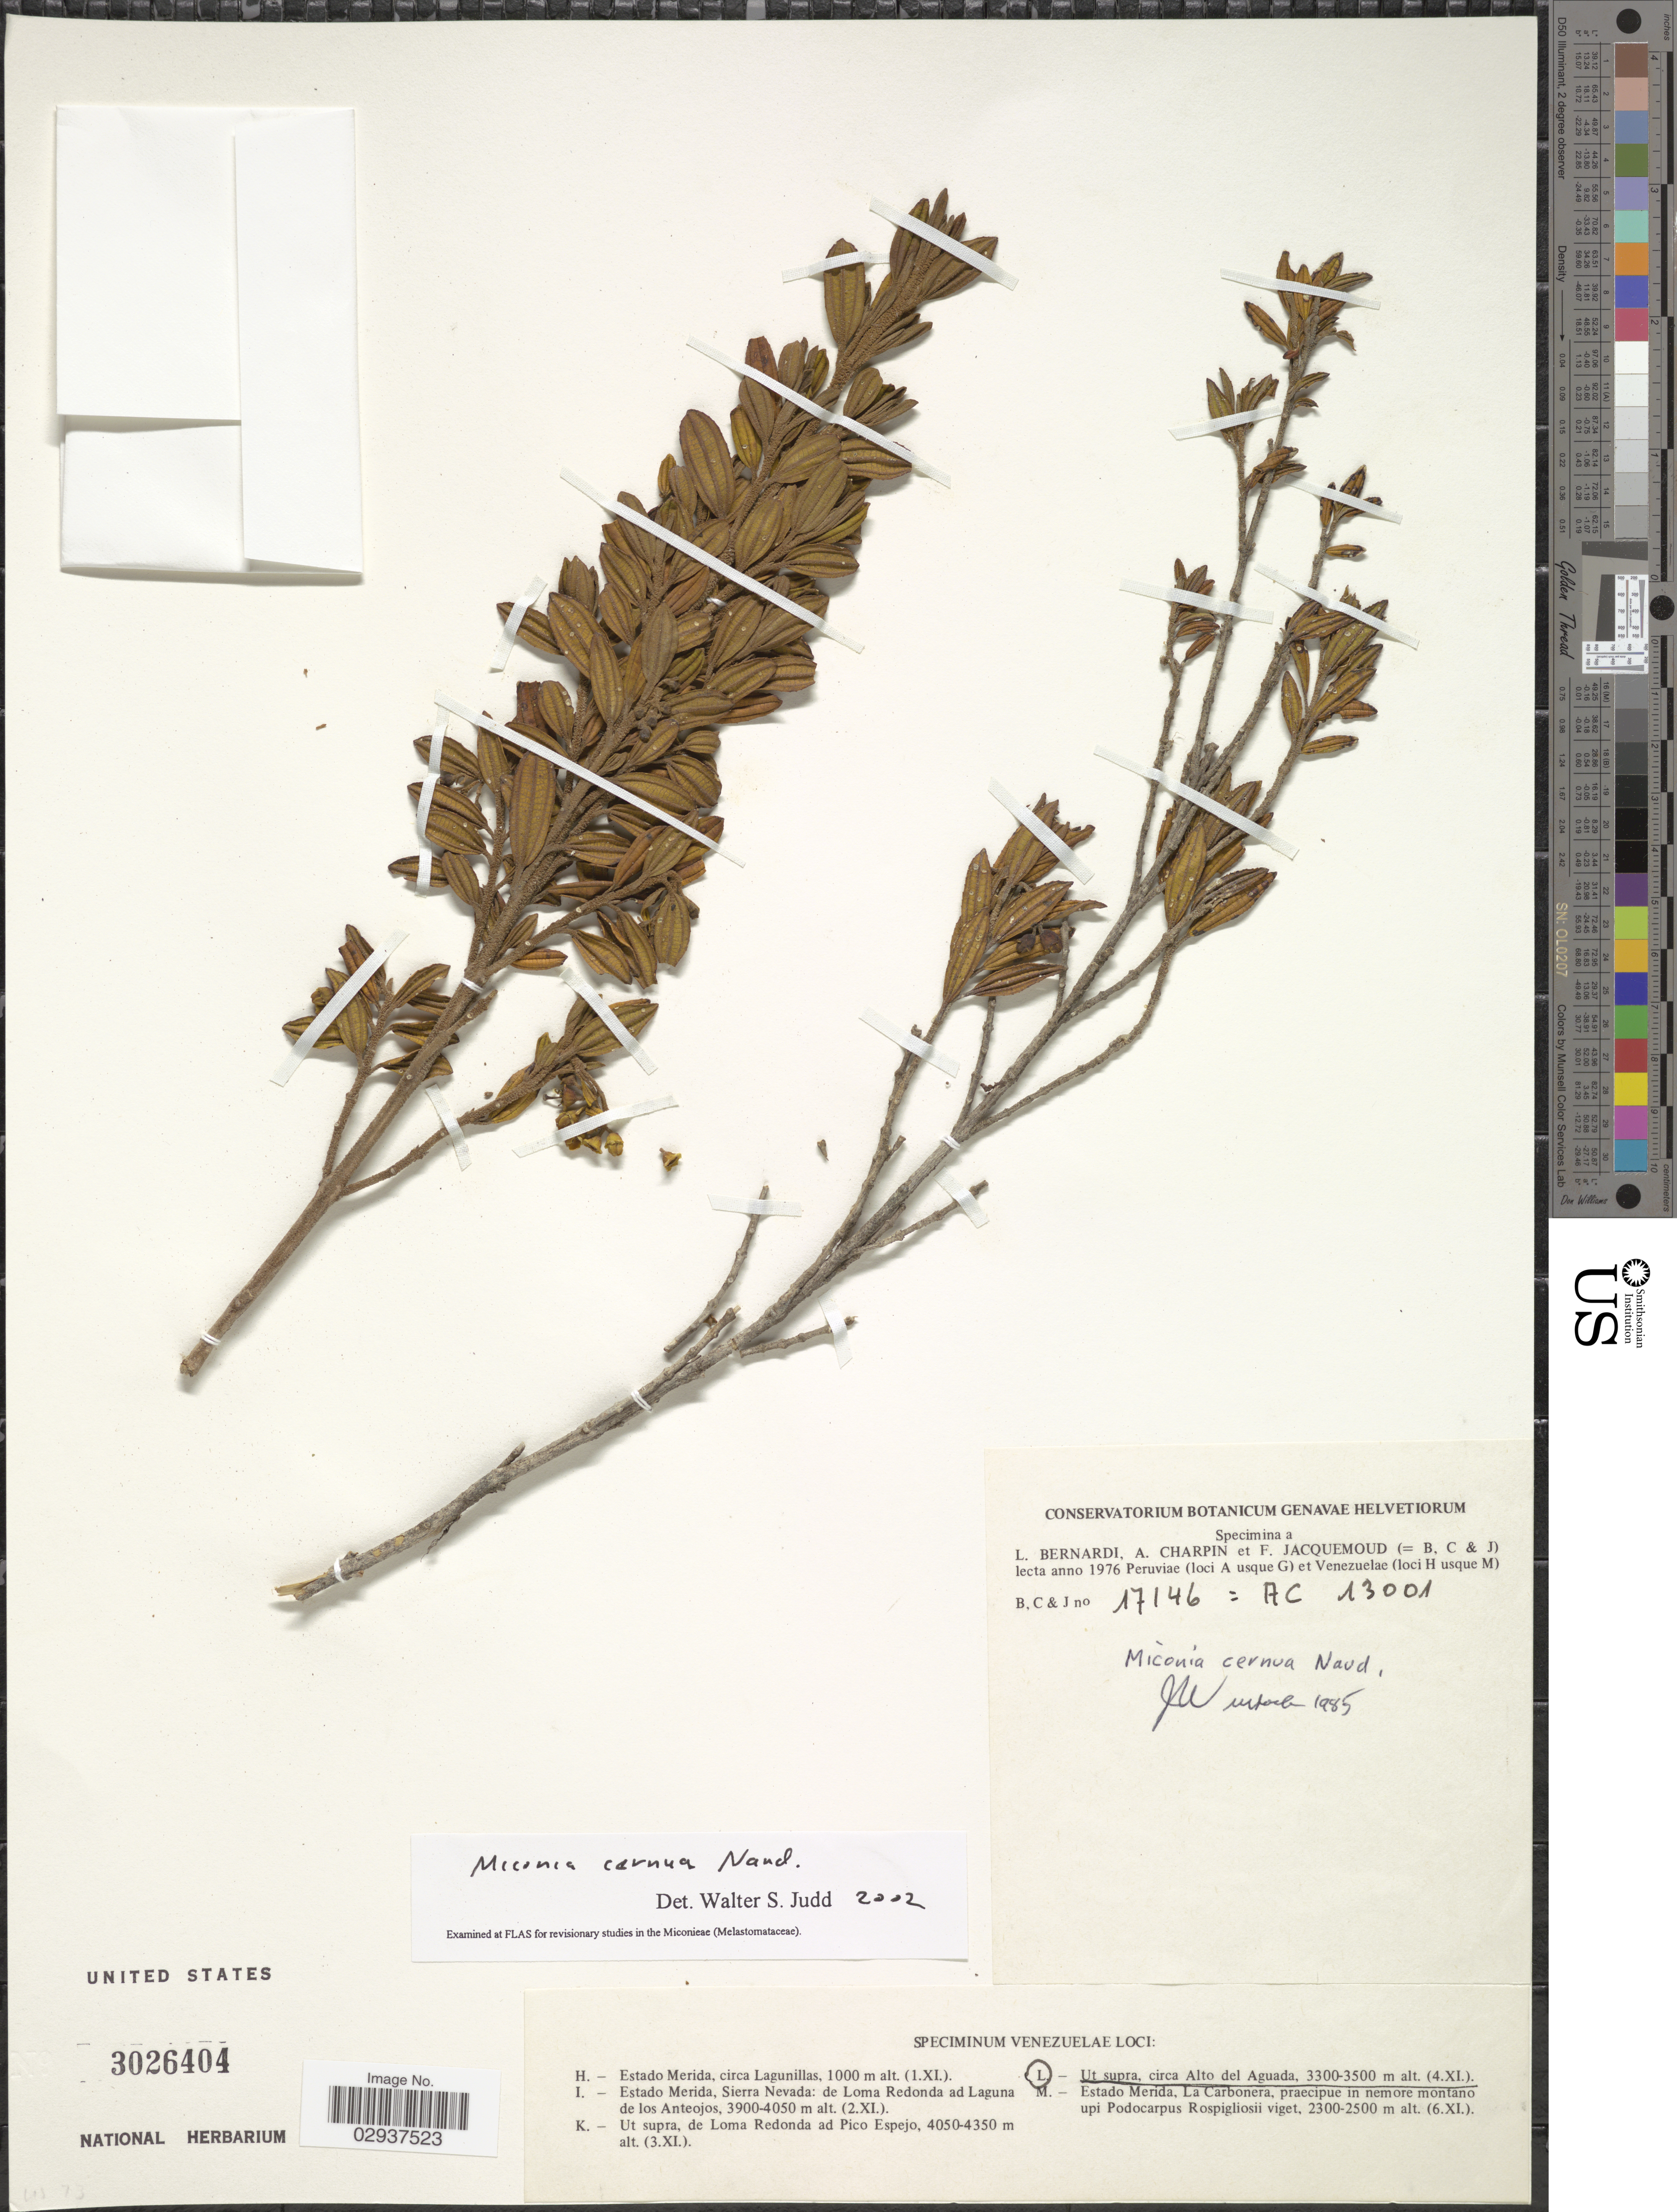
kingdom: Plantae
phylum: Tracheophyta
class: Magnoliopsida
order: Myrtales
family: Melastomataceae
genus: Miconia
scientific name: Miconia cernua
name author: Naudin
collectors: L. Bernardi, A. Charpin & F. Jacquemoud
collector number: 17146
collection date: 1976-11-04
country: Venezuela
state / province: Barinas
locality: Ut supra, circa Alto del Aguada.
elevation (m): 3300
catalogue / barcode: US 3026404